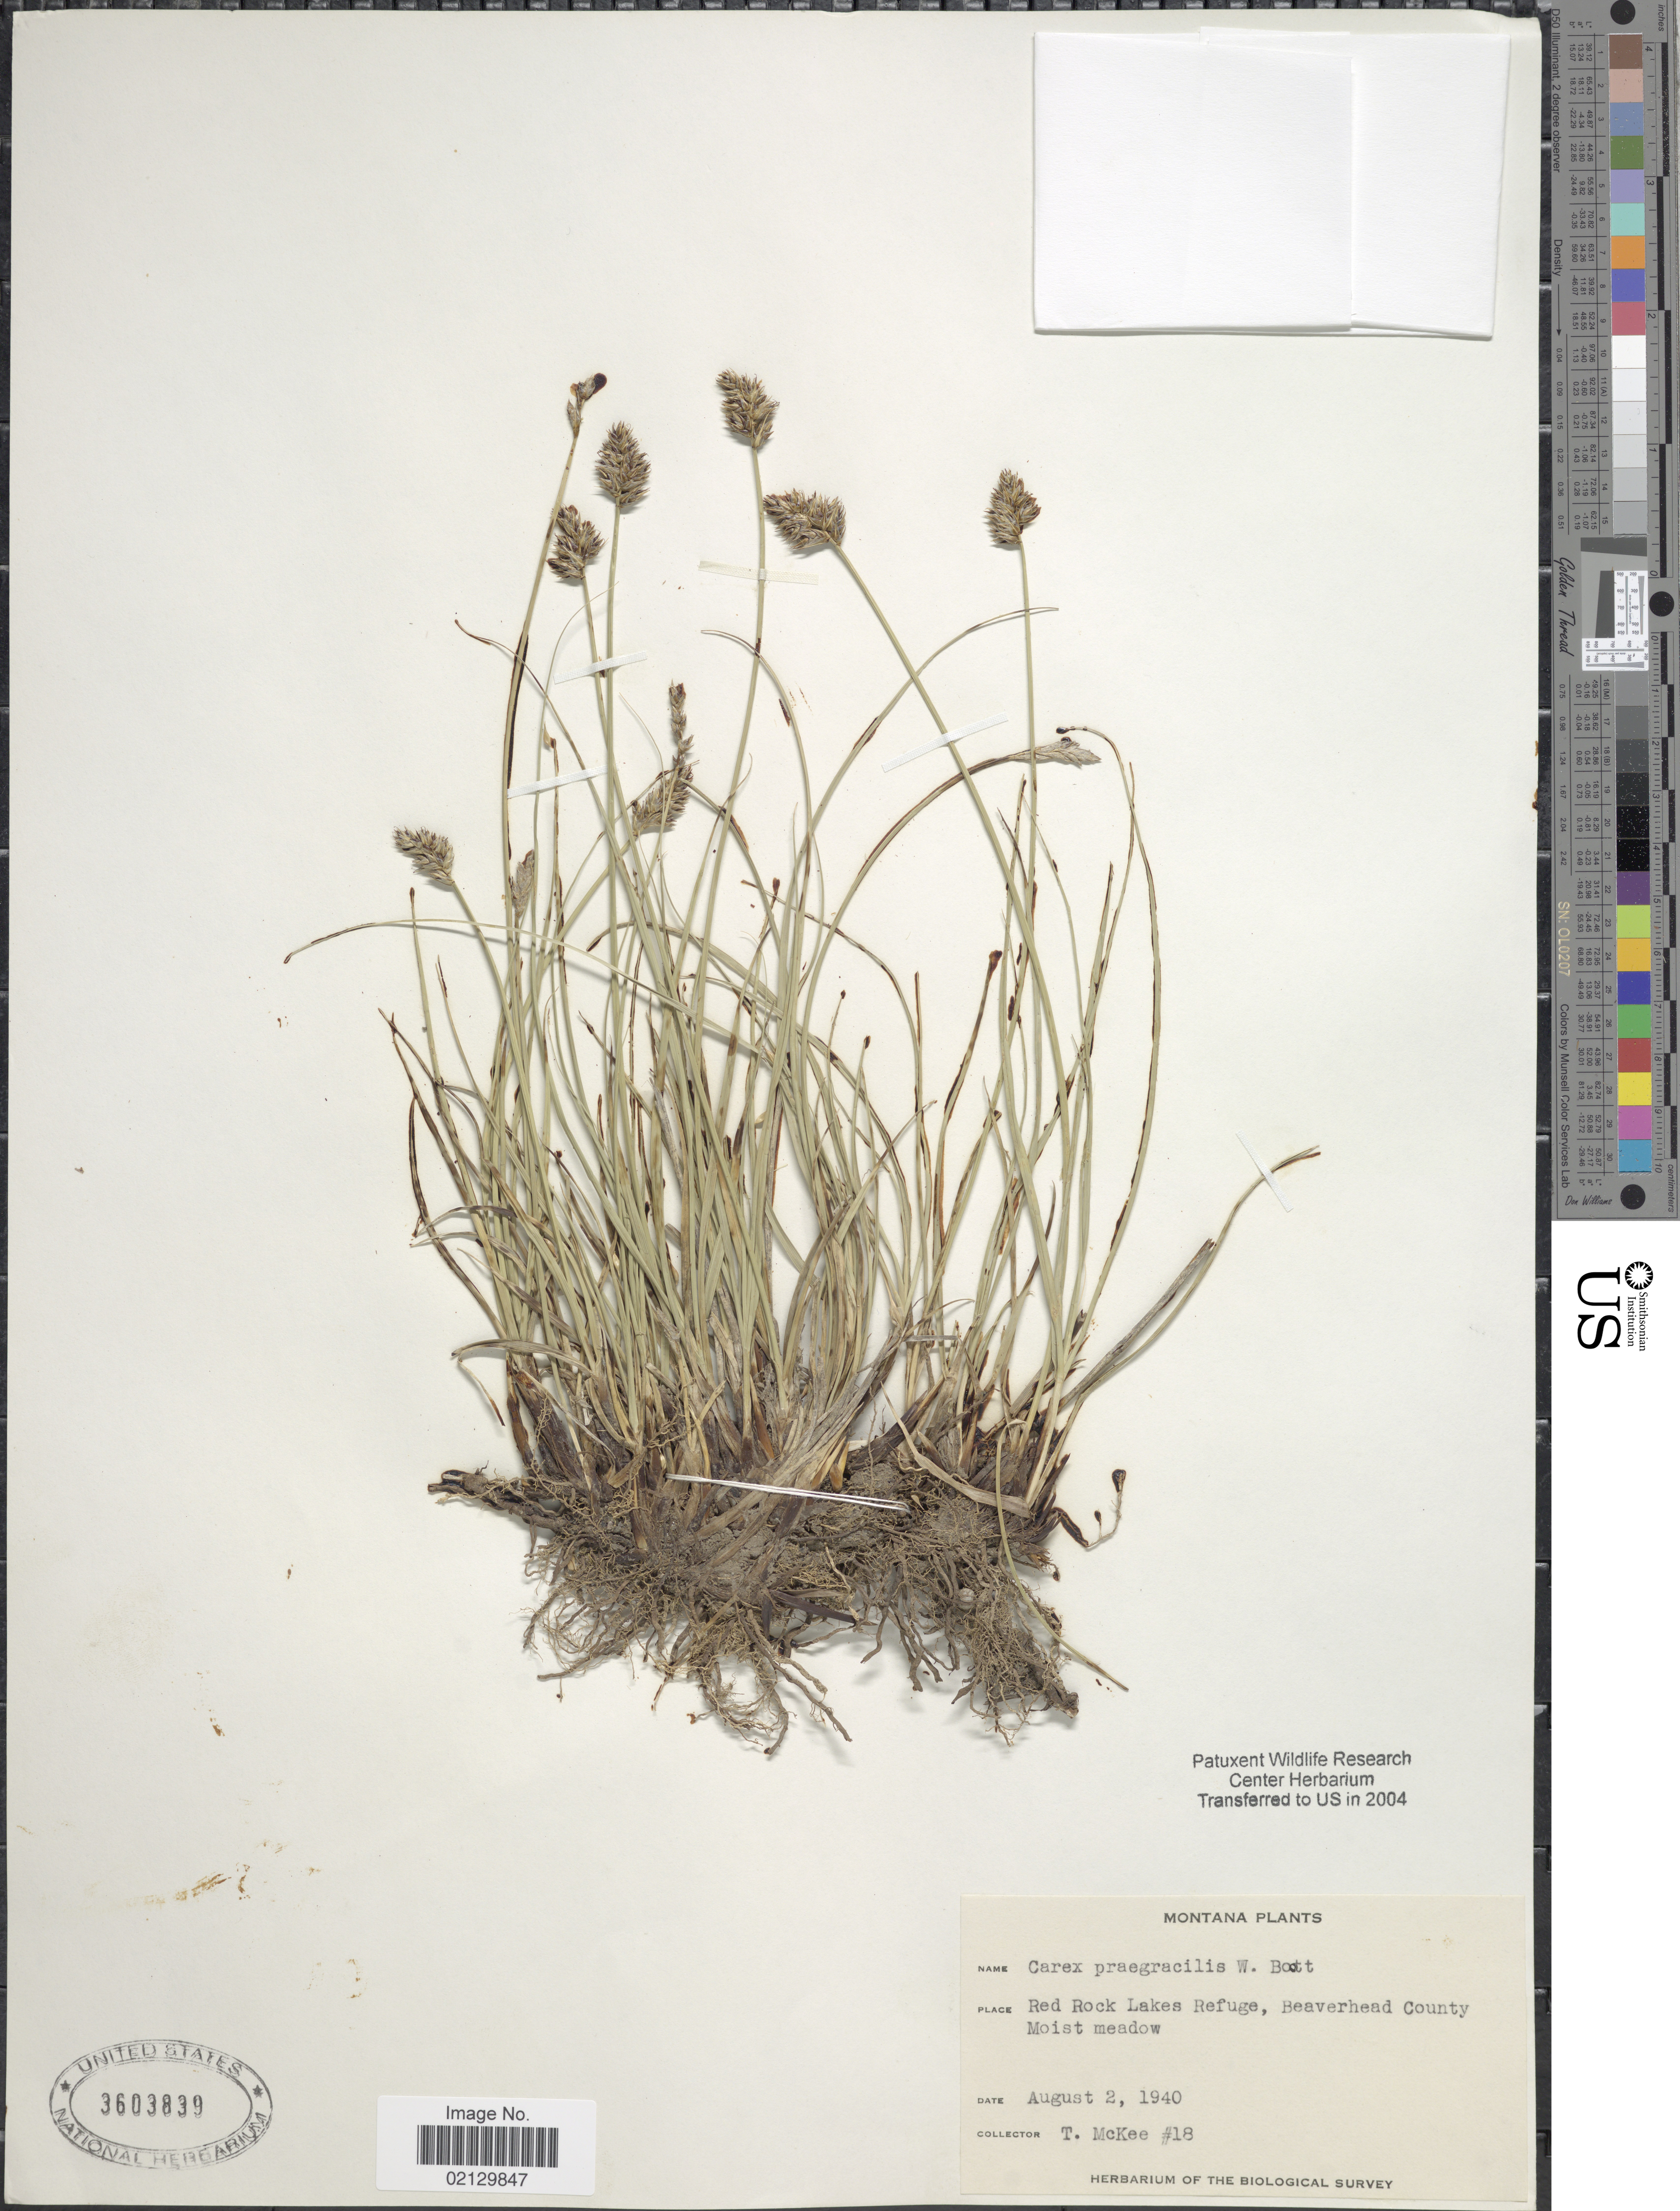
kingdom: Plantae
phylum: Tracheophyta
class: Liliopsida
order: Poales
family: Cyperaceae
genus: Carex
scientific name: Carex praegracilis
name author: W. Boott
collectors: T. McKee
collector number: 18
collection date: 1940-08-02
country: United States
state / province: Montana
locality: Montana, Red Rock Lakes Refuge, Beaverhead County, Moist meadow.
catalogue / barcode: US 3603839